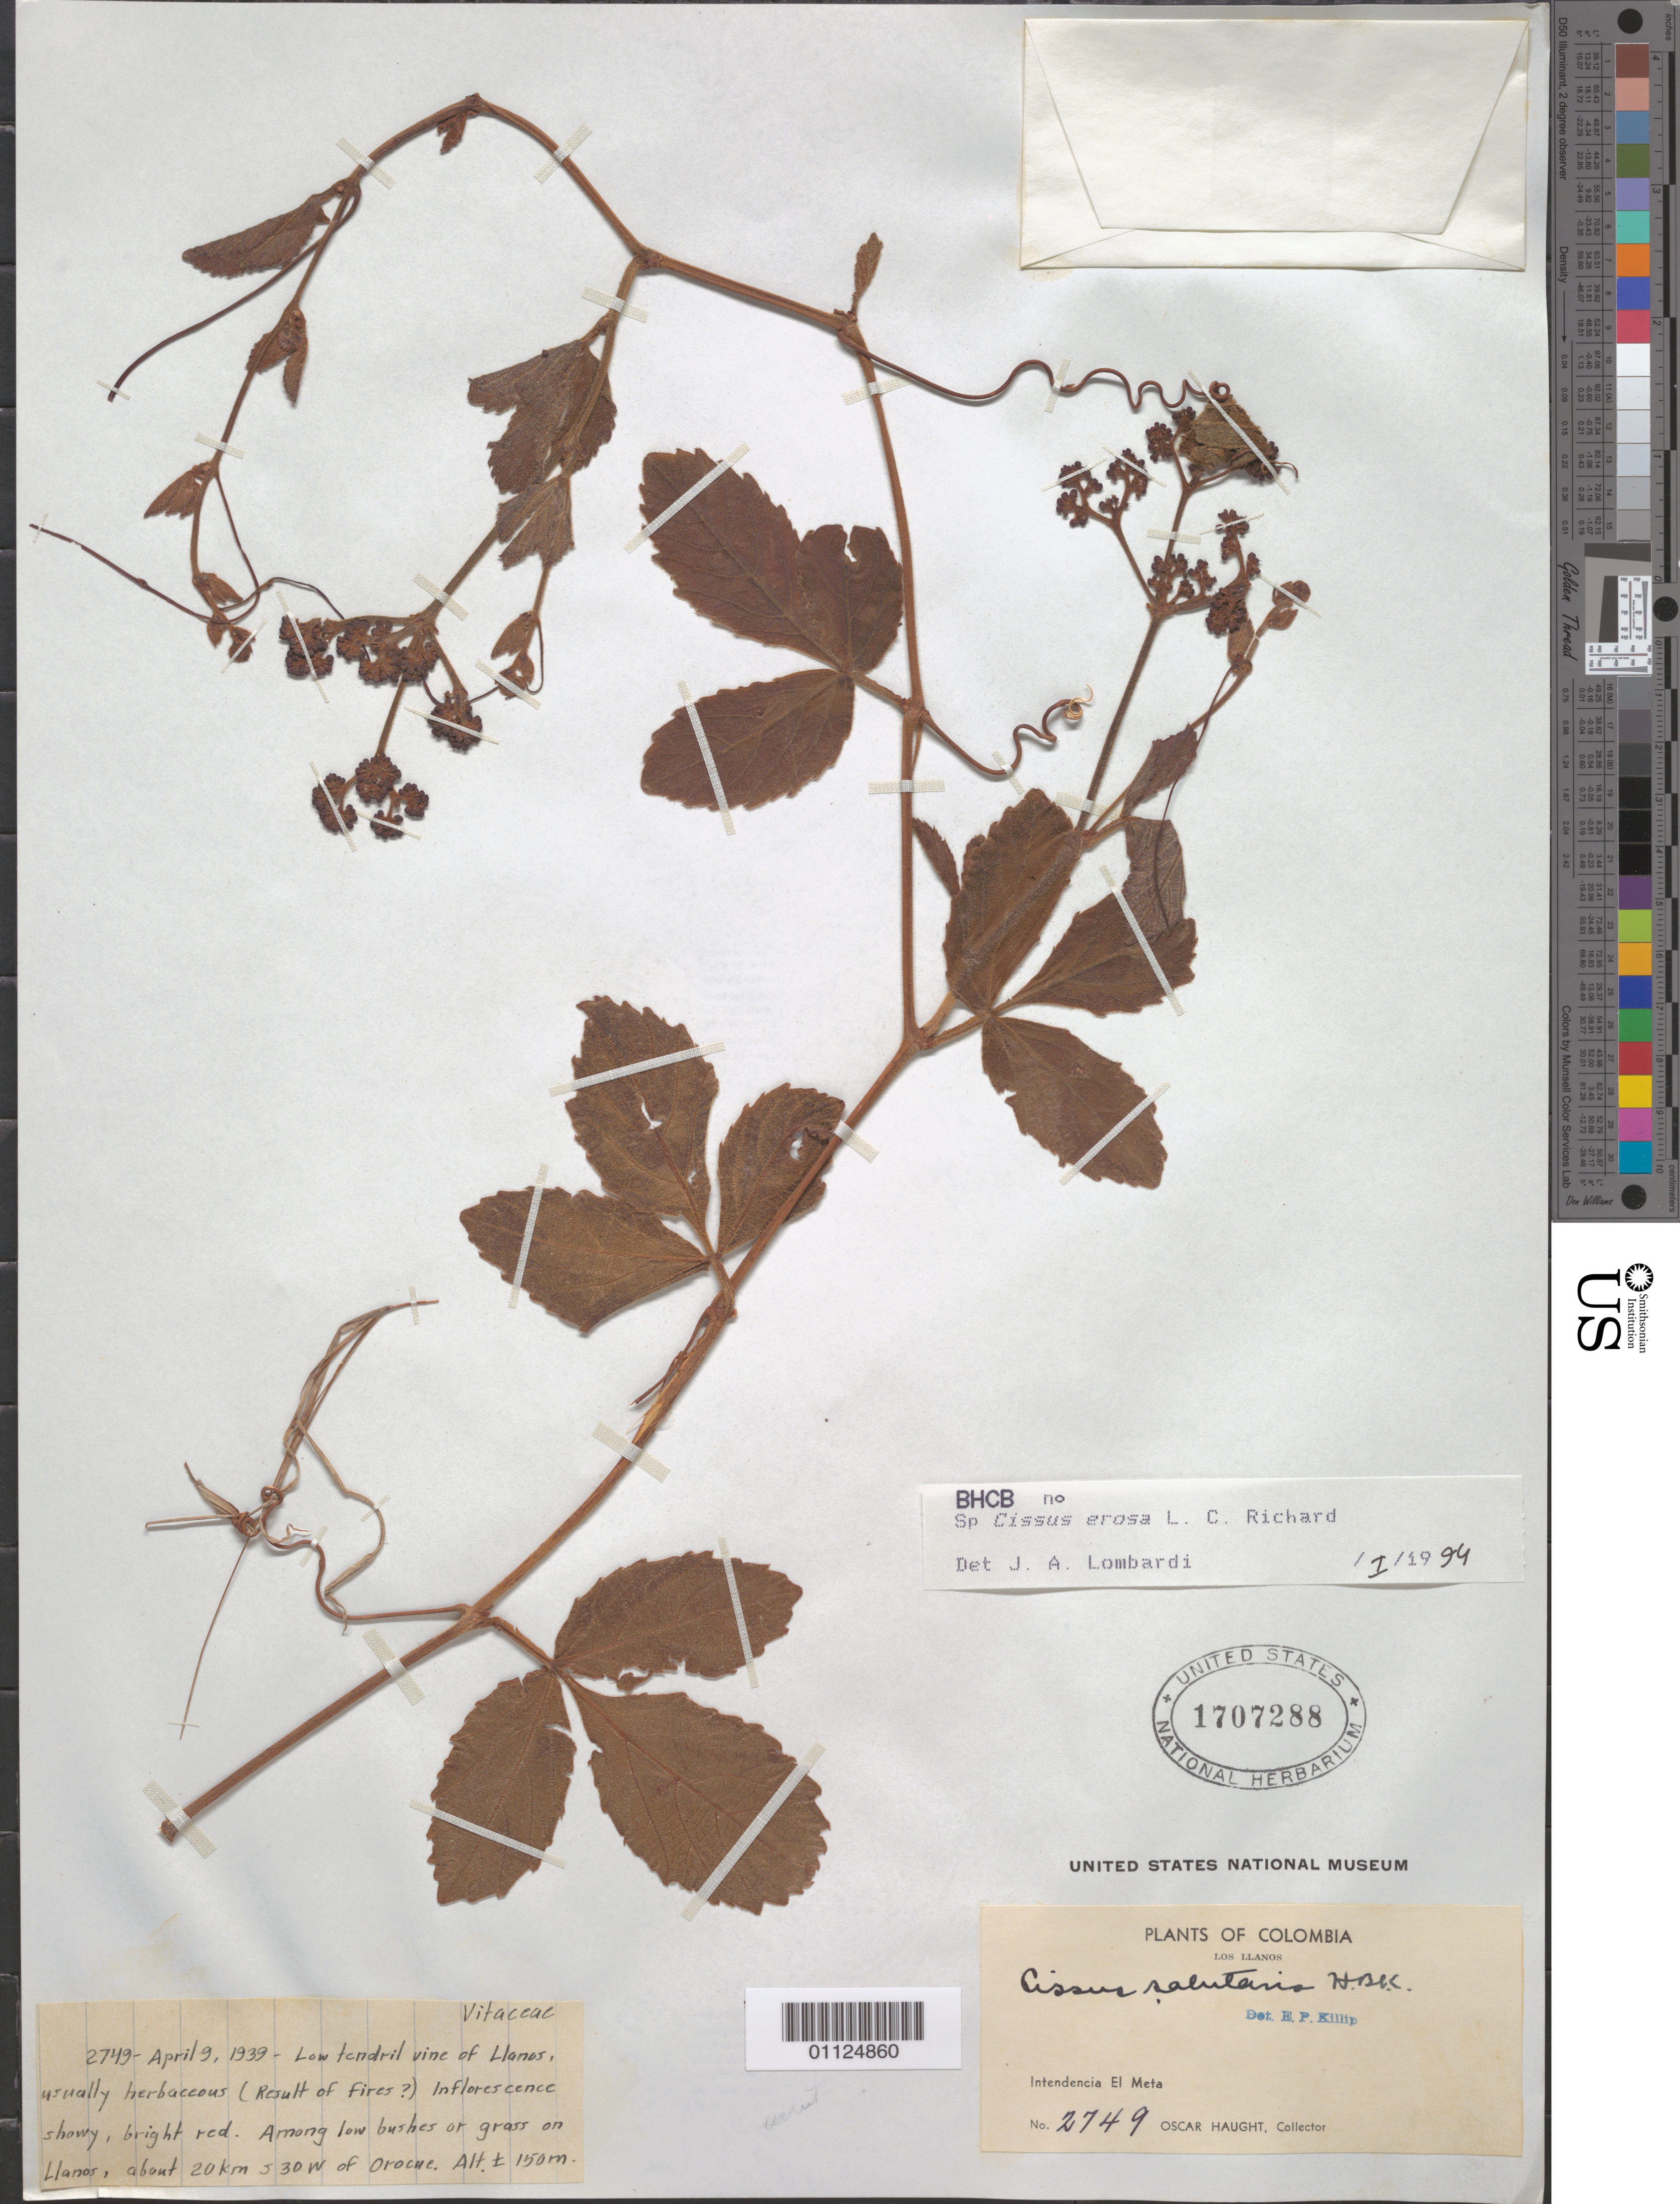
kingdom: Plantae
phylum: Tracheophyta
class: Magnoliopsida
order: Vitales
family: Vitaceae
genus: Cissus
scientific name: Cissus erosa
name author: Rich.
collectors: O. L. Haught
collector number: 2749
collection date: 1939-04-09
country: Colombia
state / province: Los Llanos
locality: Intendencia El Meta.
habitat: Among low bushes or grasses.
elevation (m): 150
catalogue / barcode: US 1707288